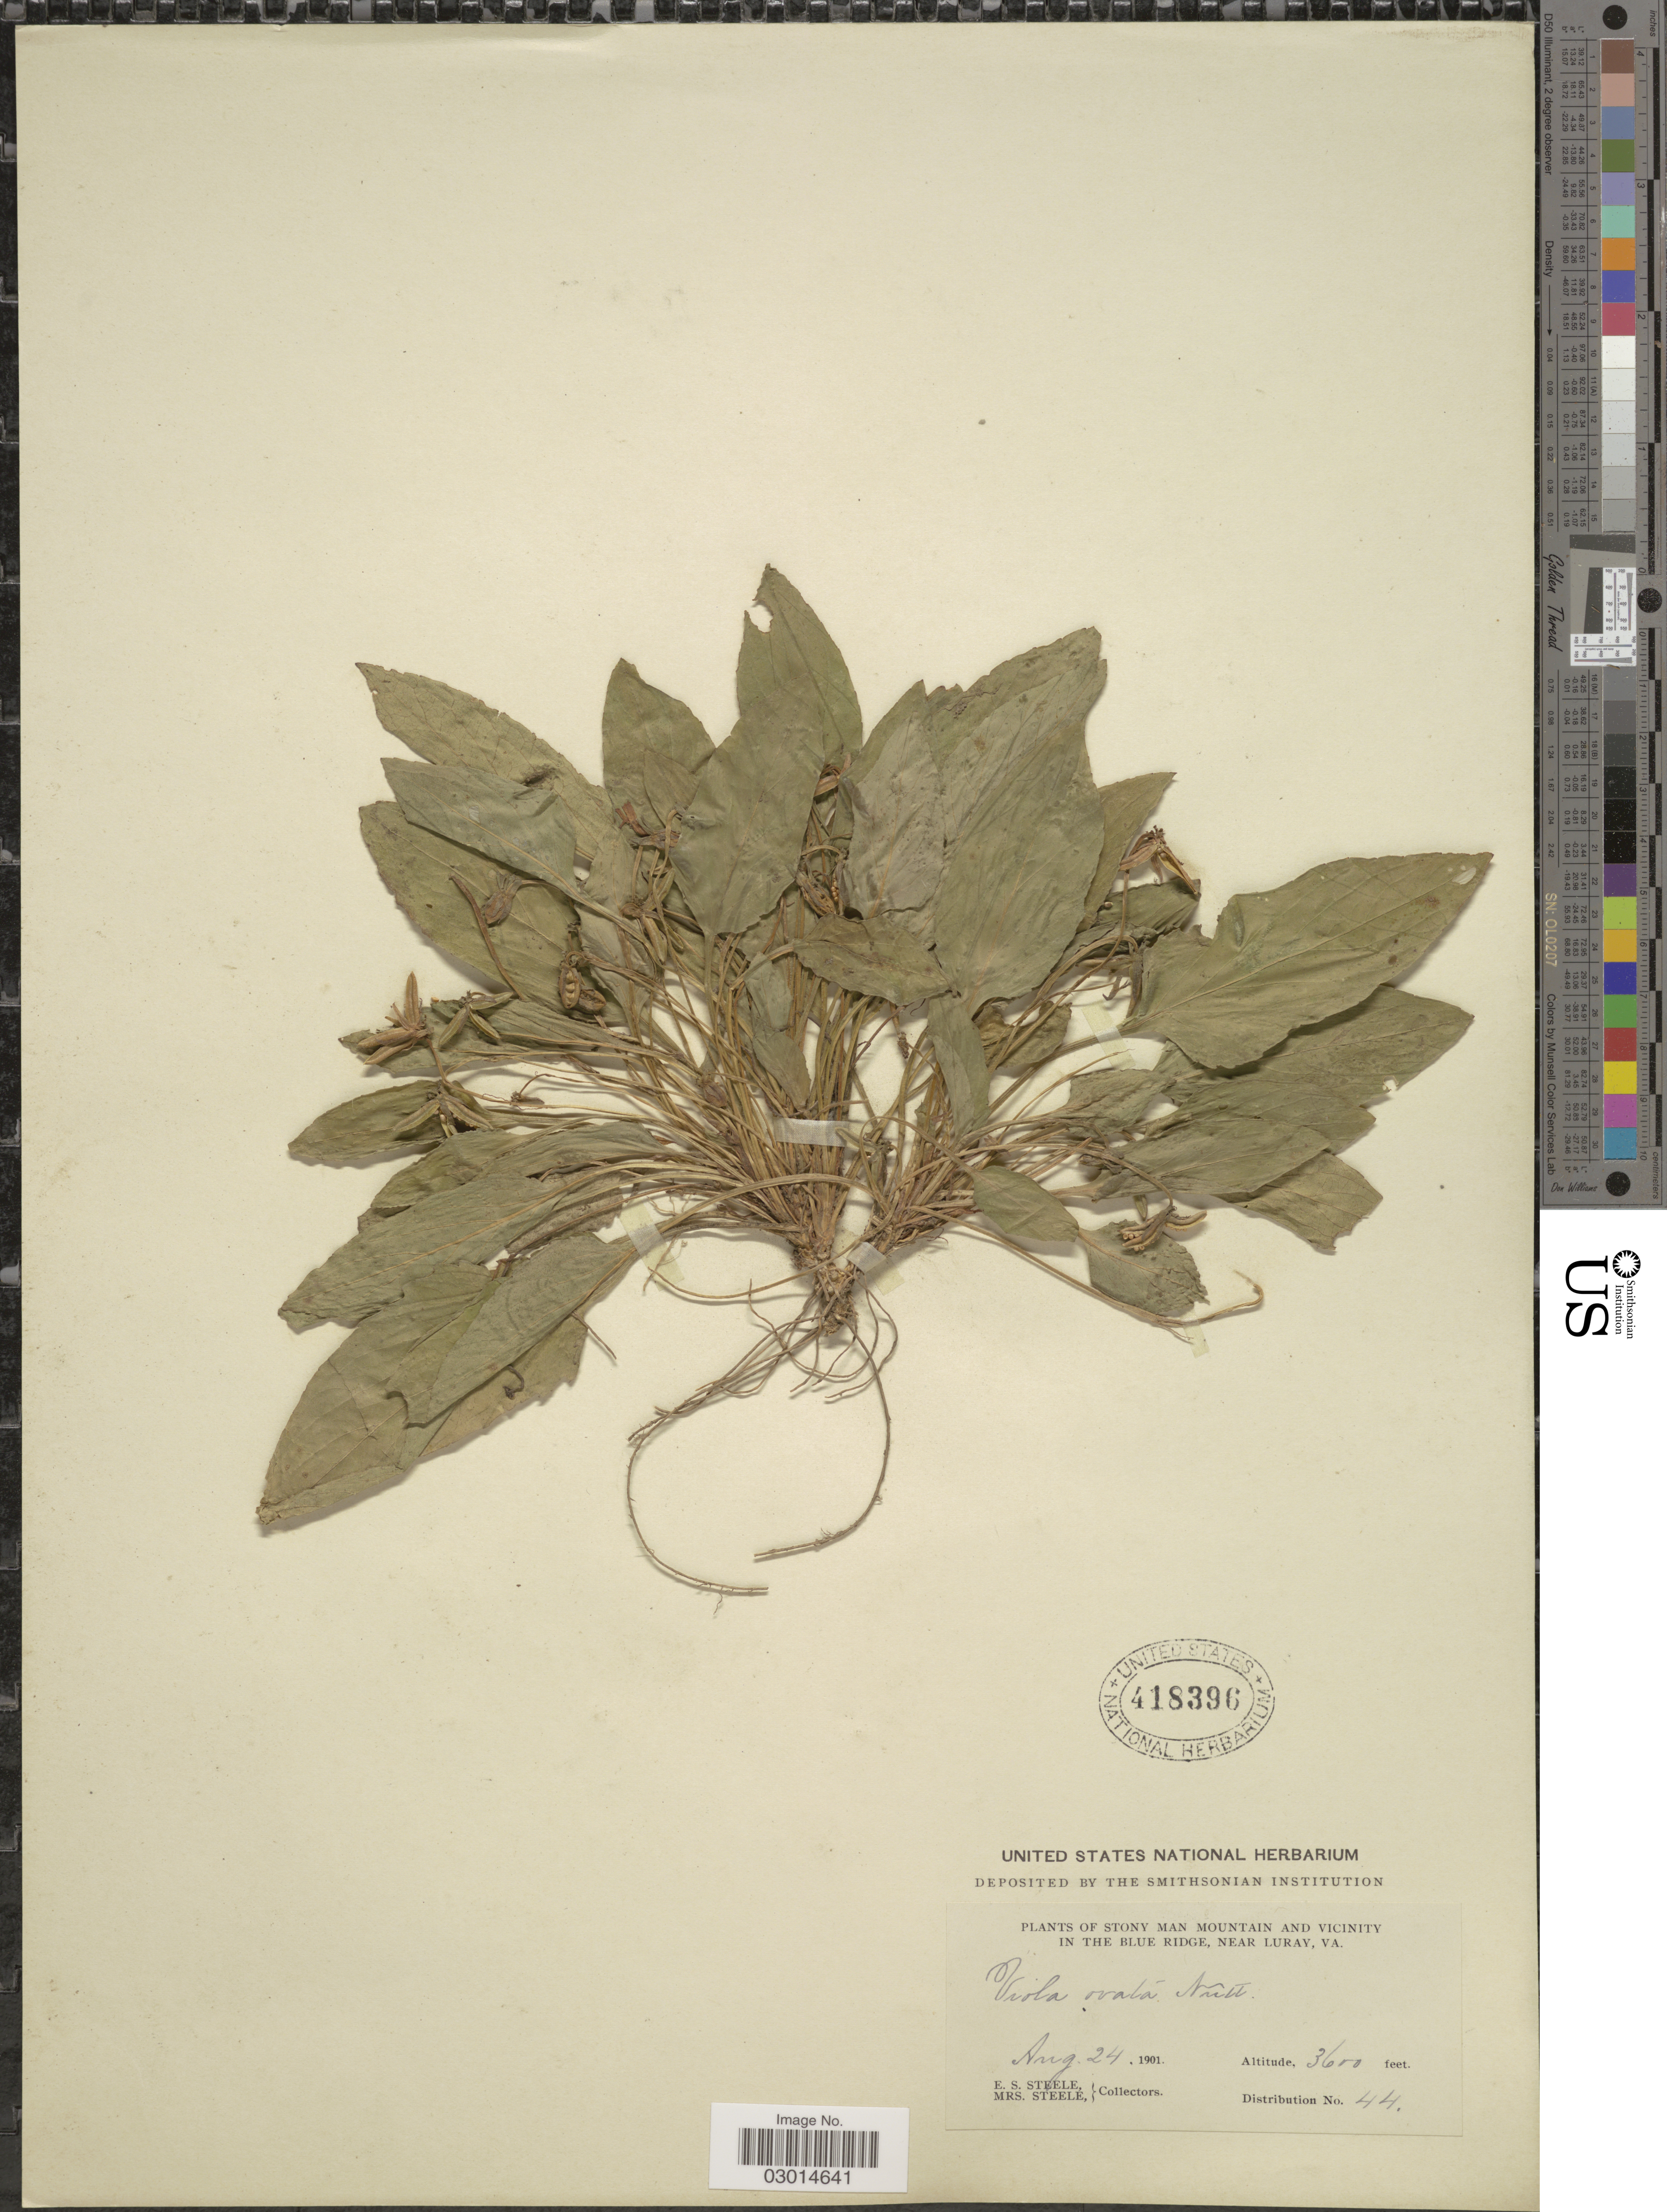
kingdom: Plantae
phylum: Tracheophyta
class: Magnoliopsida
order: Malpighiales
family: Violaceae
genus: Viola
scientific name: Viola dentata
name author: Pursh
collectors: E. Steele & Mrs. E. S. Steele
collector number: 44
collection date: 1901-08-24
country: United States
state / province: Virginia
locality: Stony Man Mountain and Vicinity, in the Blue Ridge, near Luray.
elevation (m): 1097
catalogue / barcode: US 418396